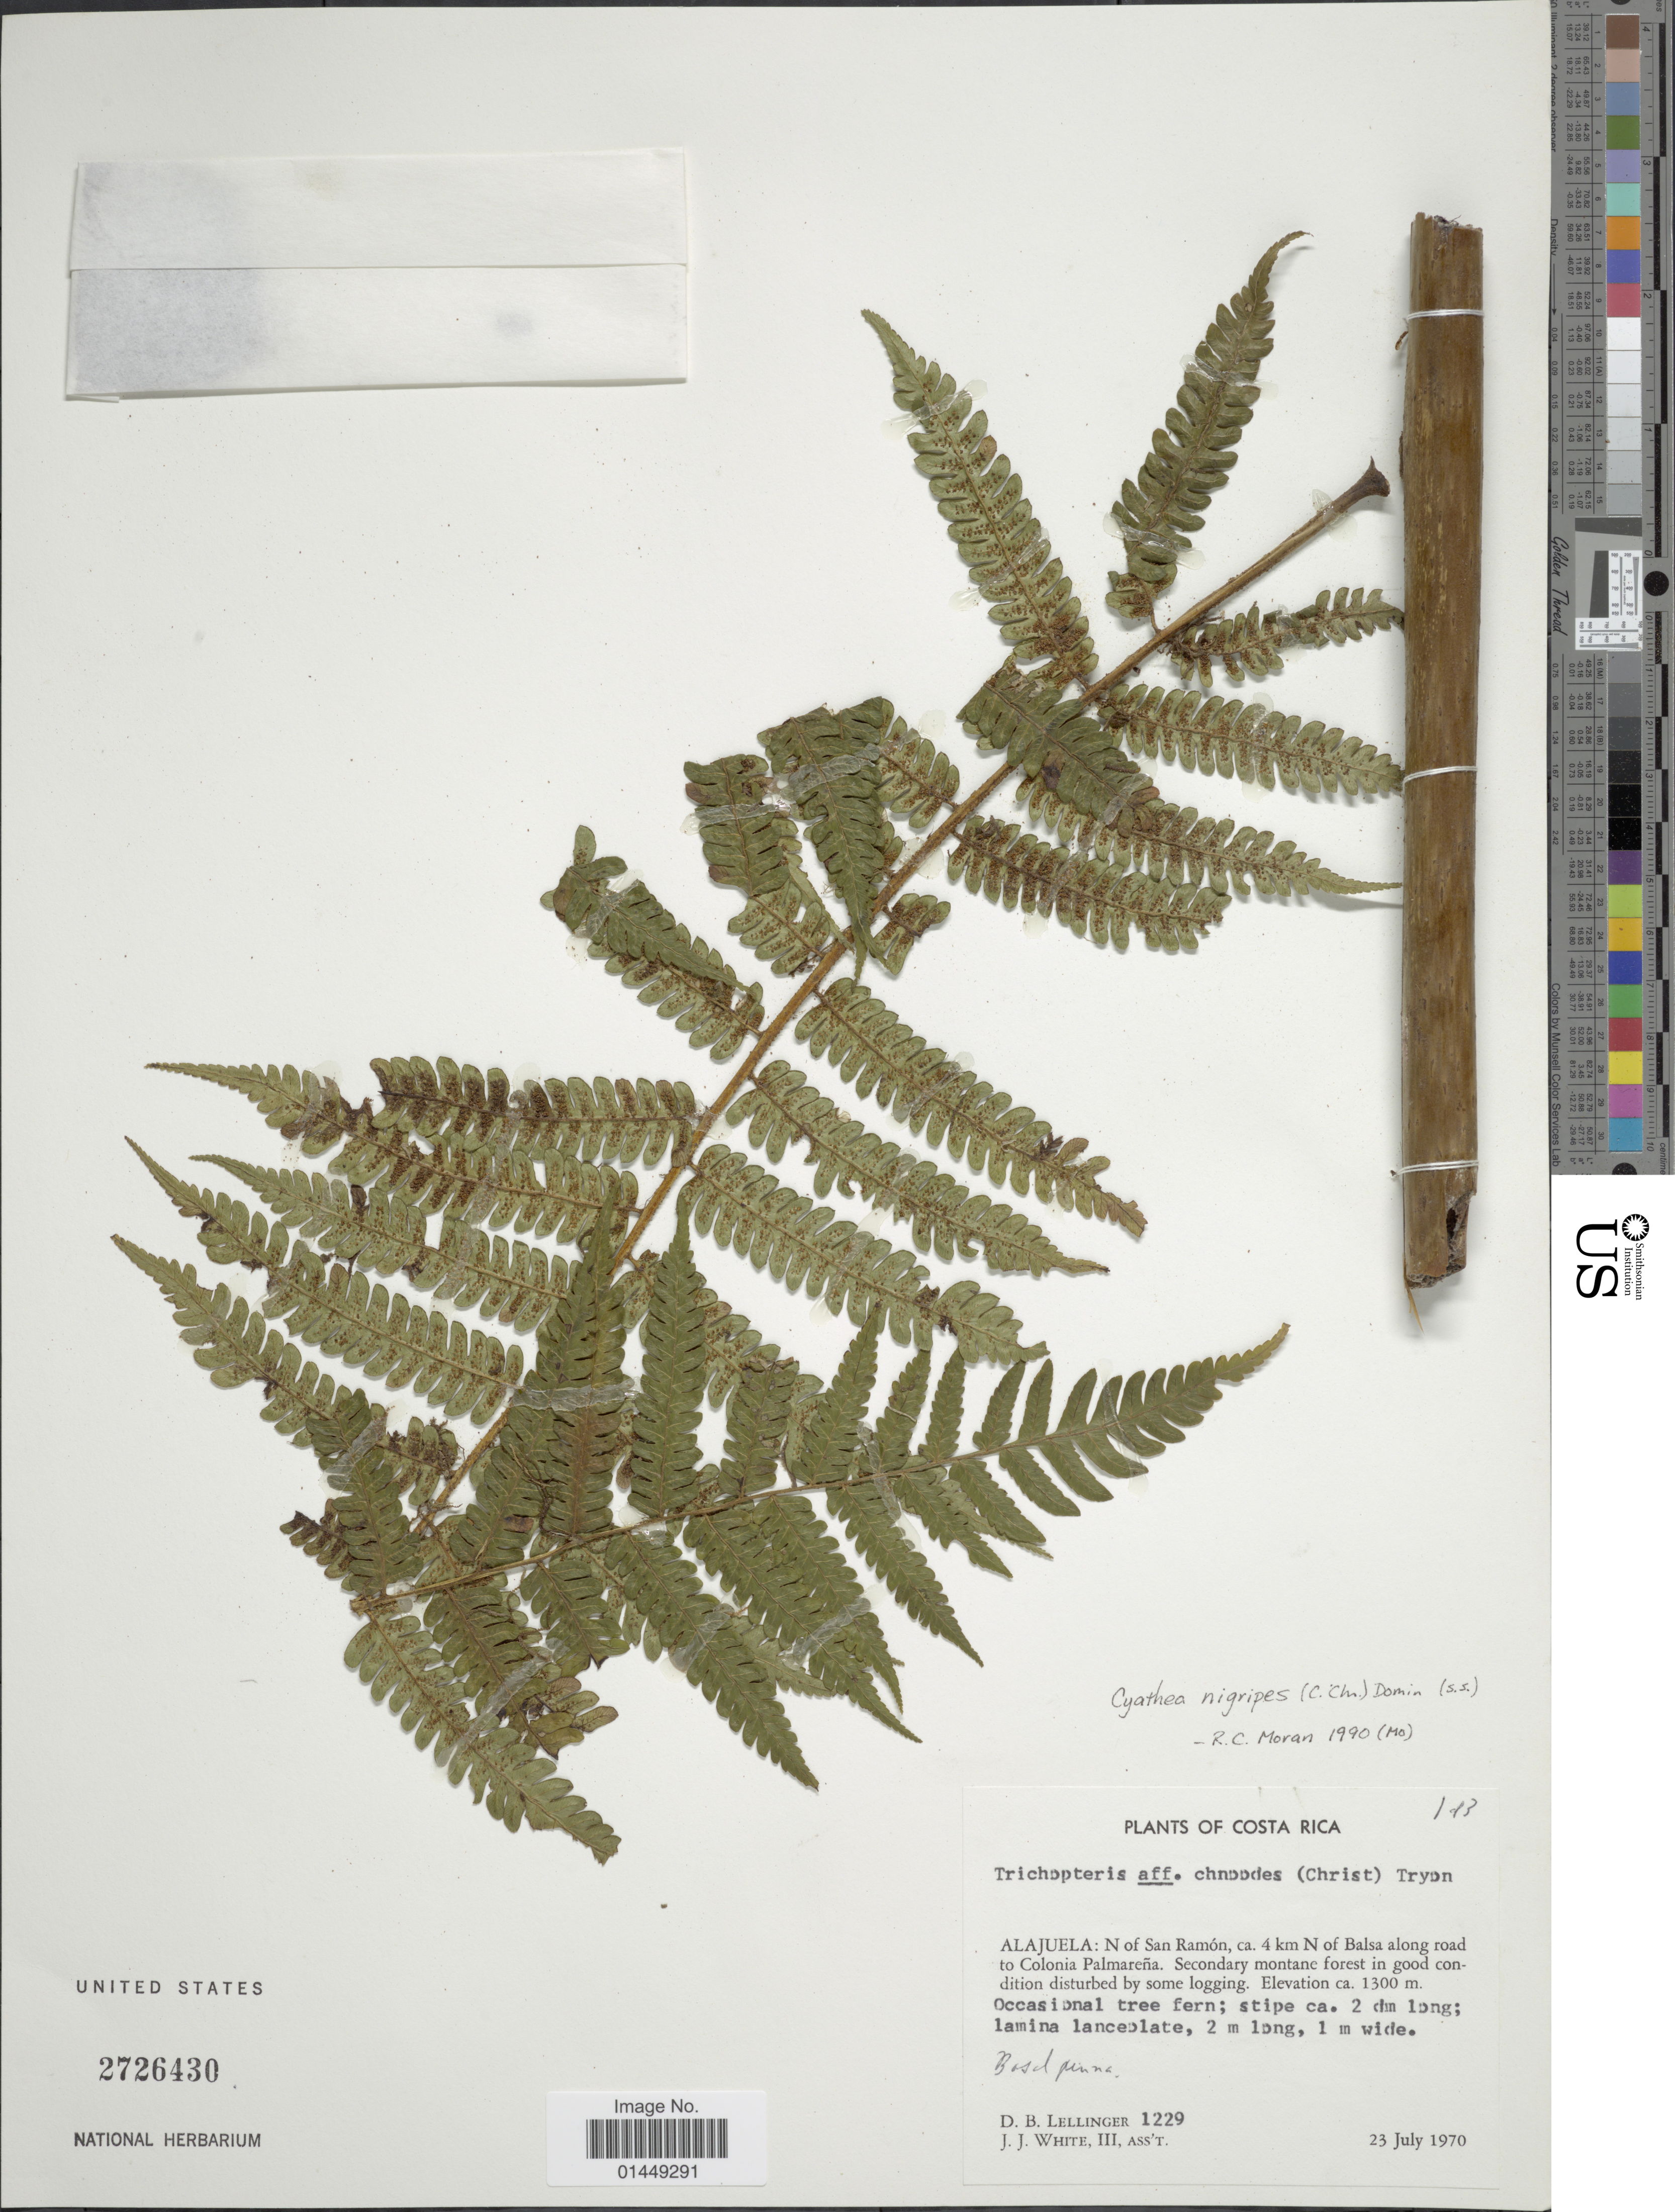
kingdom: Plantae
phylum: Tracheophyta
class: Polypodiopsida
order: Cyatheales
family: Cyatheaceae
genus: Cyathea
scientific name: Cyathea nigripes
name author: (C. Chr.) Domin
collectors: D. B. Lellinger & J. J. White III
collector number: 1229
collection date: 1970-07-23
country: Costa Rica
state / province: Alajuela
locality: Alajuela: N of San Ramón, ca. 4 km N of Balsa along road to Colonia Palmareña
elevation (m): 1300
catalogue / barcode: US 2726430